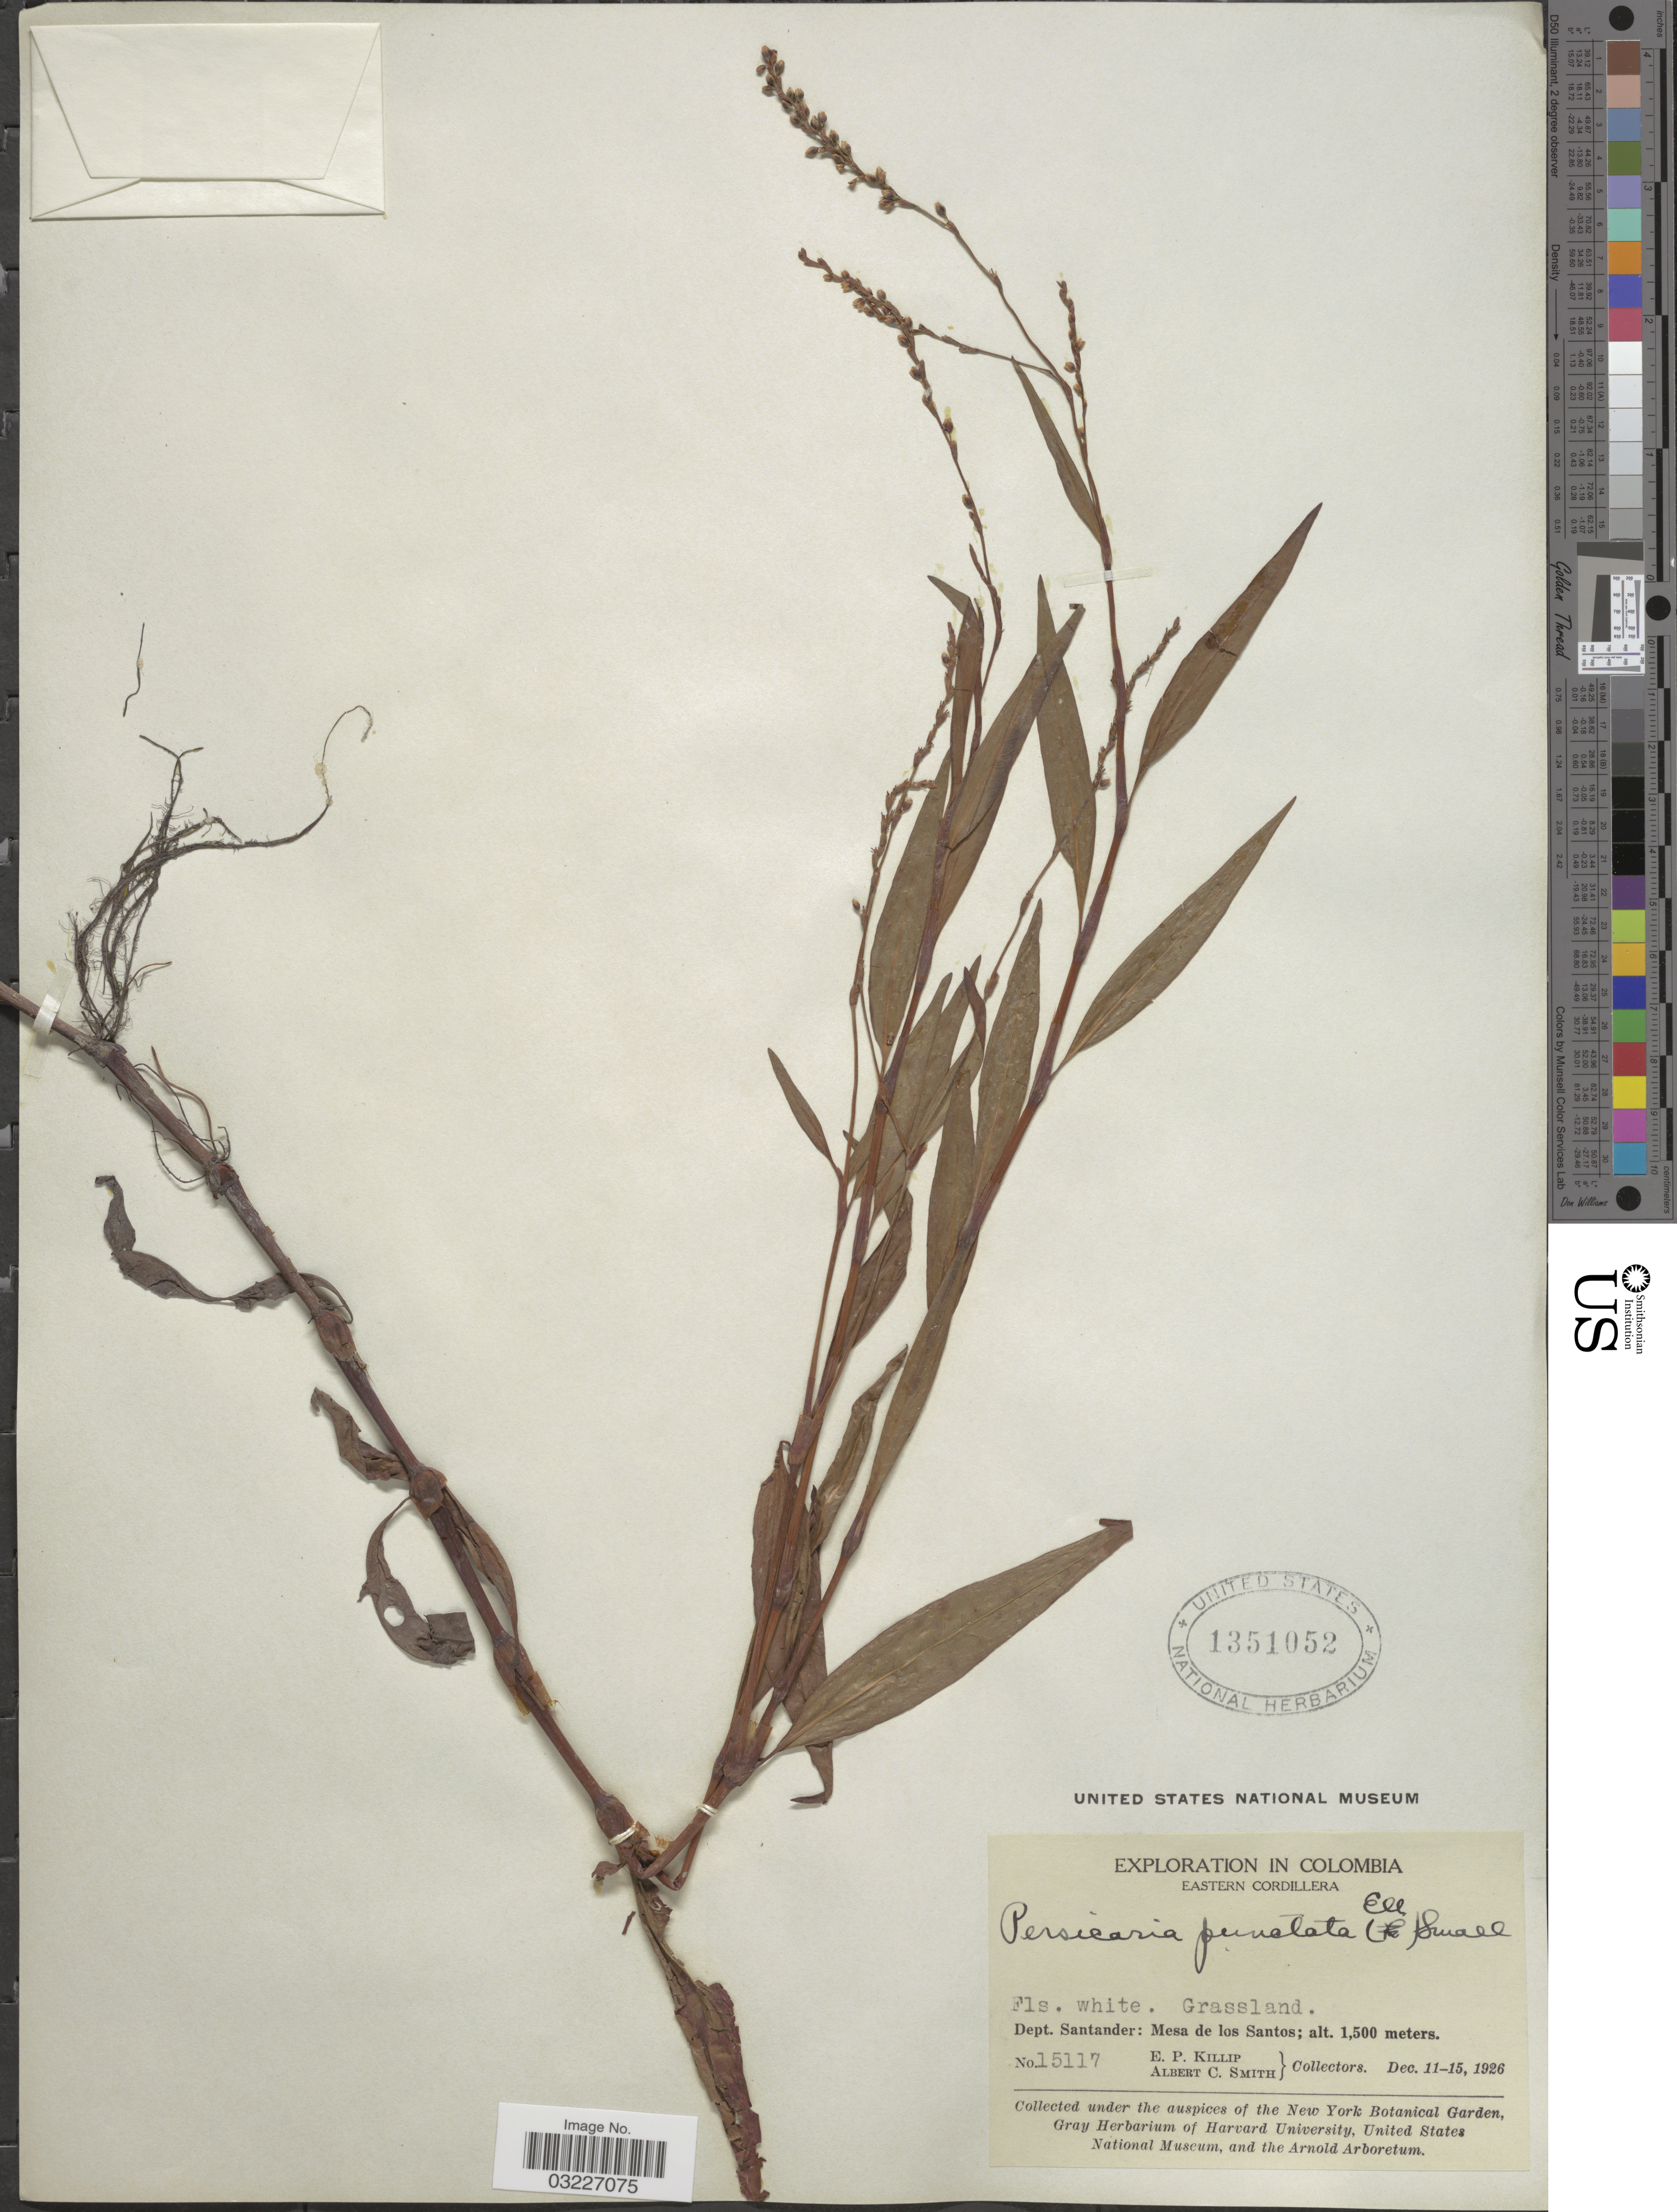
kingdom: Plantae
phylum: Tracheophyta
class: Magnoliopsida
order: Caryophyllales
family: Polygonaceae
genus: Polygonum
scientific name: Polygonum opelousanum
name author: Riddell ex Small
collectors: E. P. Killip & A. C. Smith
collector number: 15117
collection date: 1926-12-11/1926-12-15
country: Colombia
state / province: Santander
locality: Eastern Cordillera. Dept. Santander: Mesa de los Santos.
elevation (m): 1500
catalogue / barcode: US 1351052